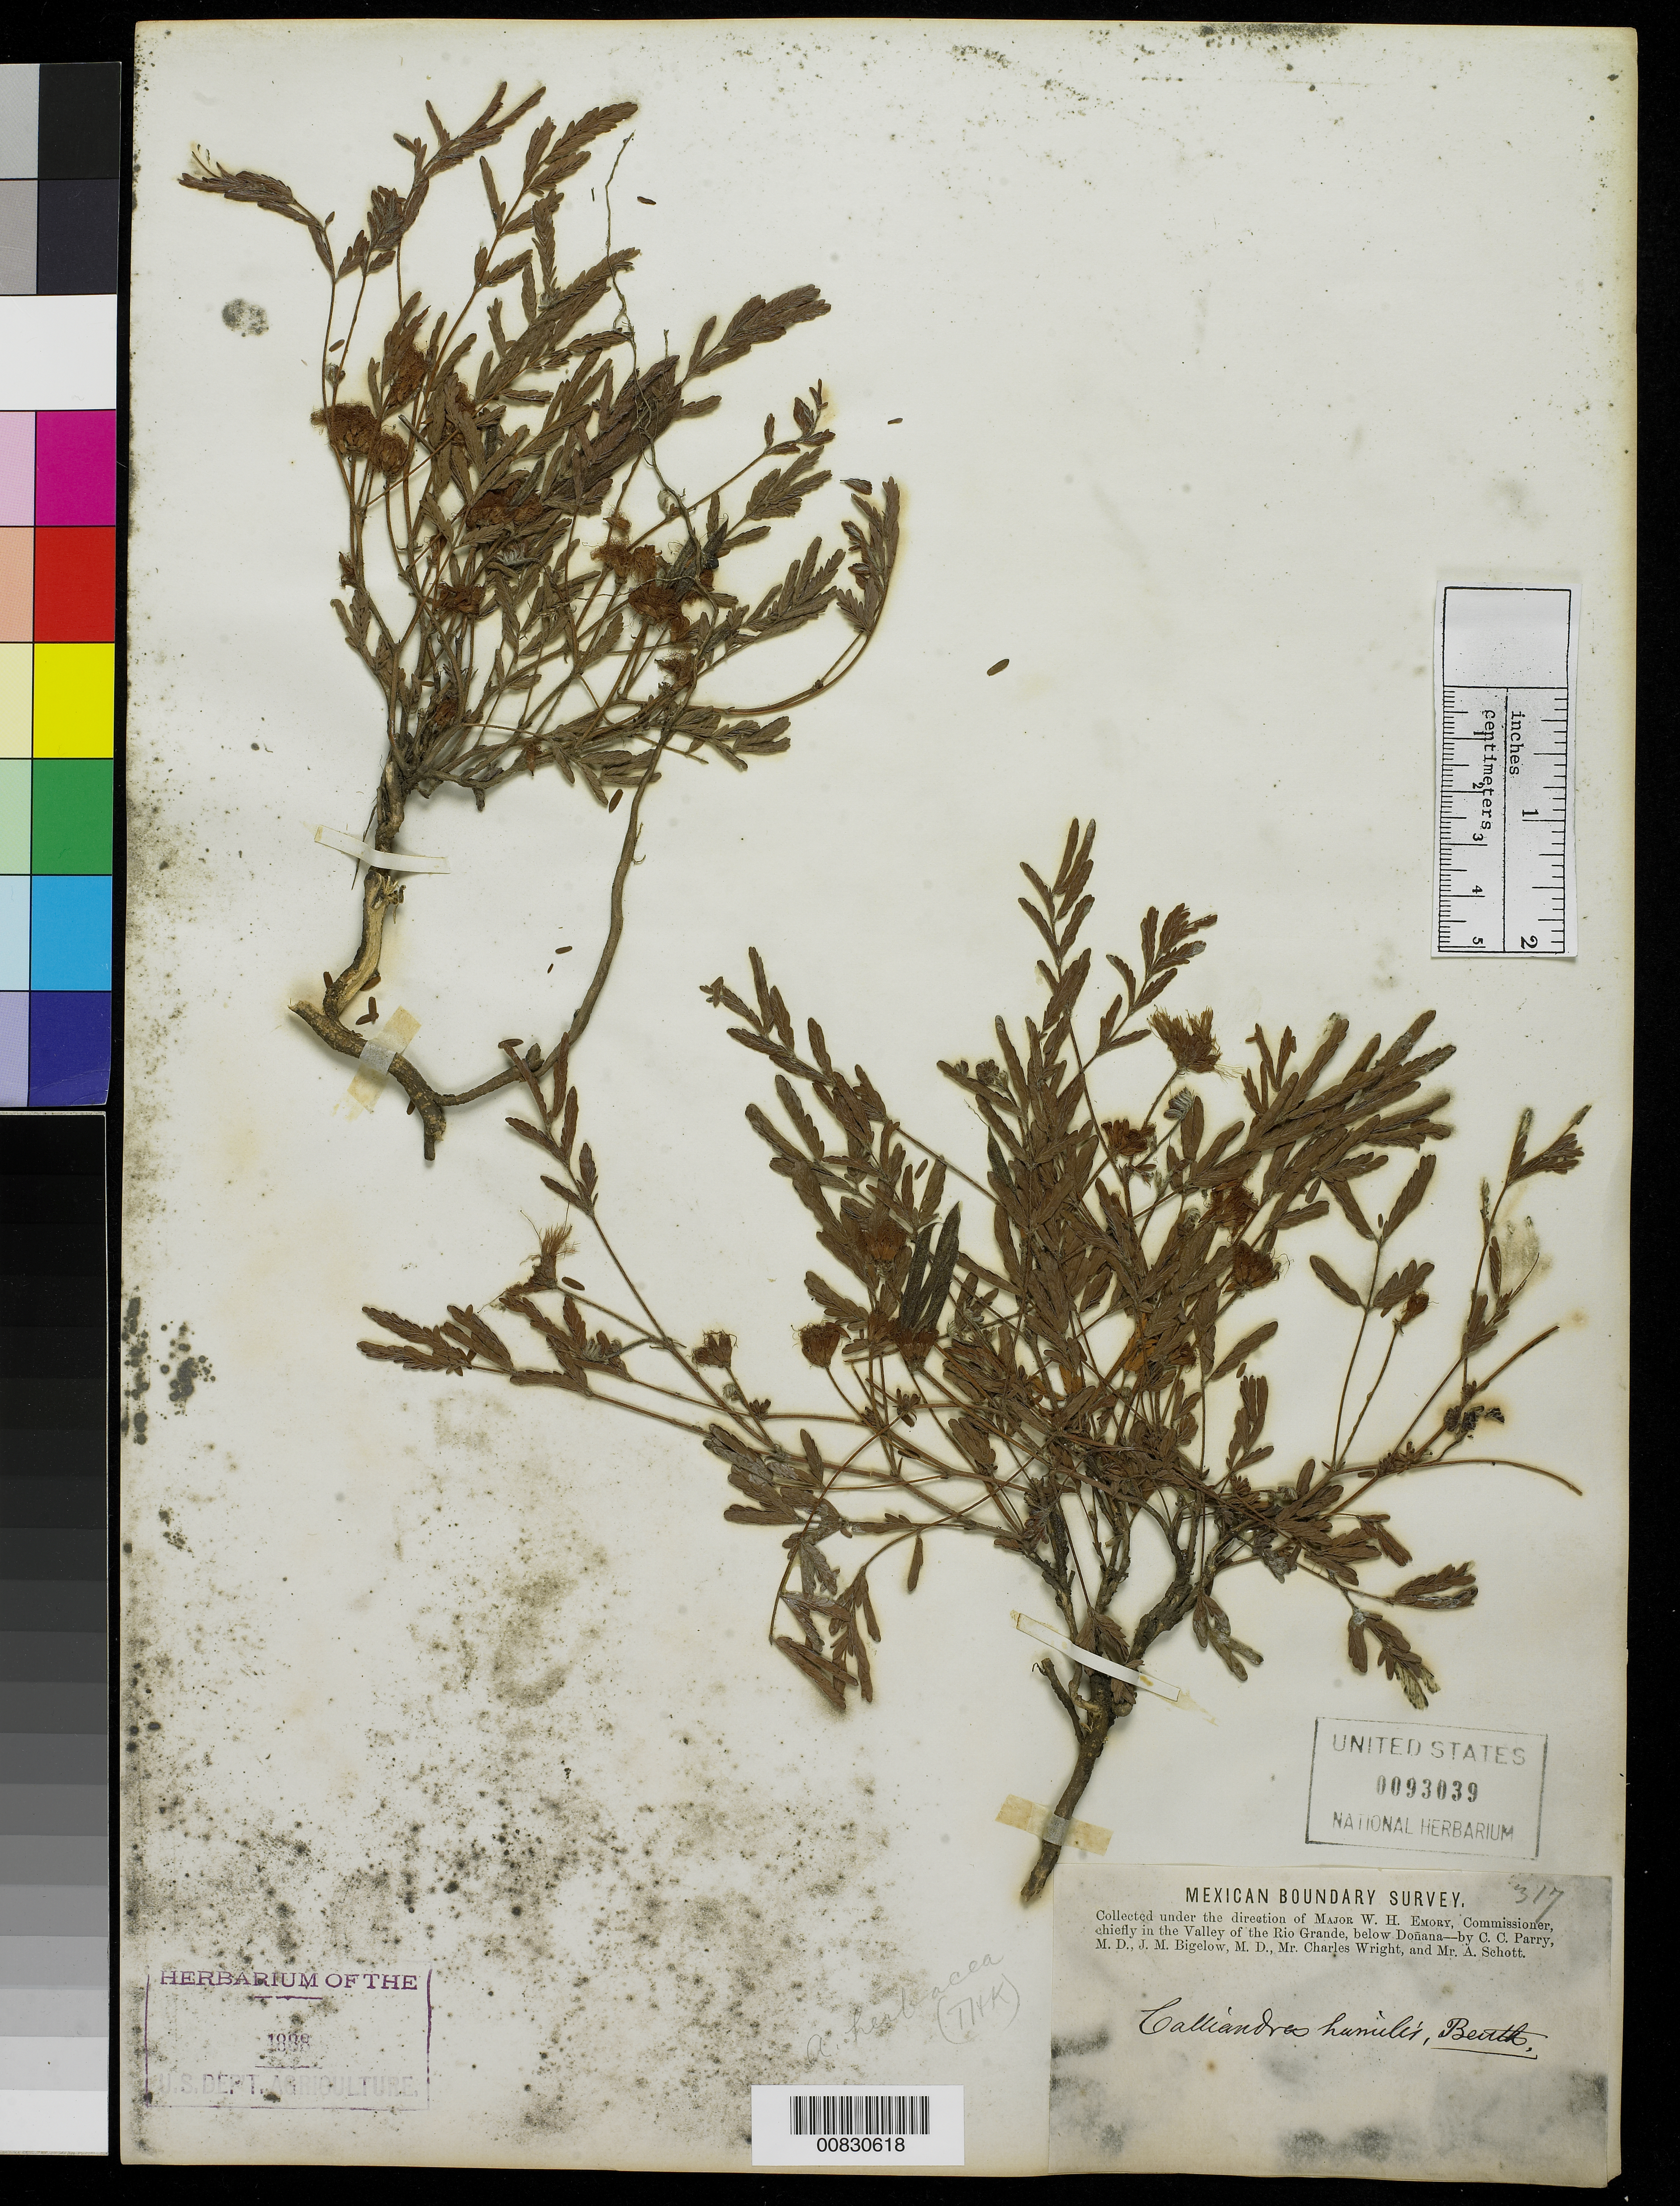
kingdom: Plantae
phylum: Tracheophyta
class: Magnoliopsida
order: Fabales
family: Fabaceae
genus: Calliandra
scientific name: Calliandra humilis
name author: Benth.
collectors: C. C. Parry, J. M. Bigelow, C. Wright & A. C. V. Schott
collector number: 317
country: United States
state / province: New Mexico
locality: Valley of the Rio Grande, below Doñana, New Mexico.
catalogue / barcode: US 93039